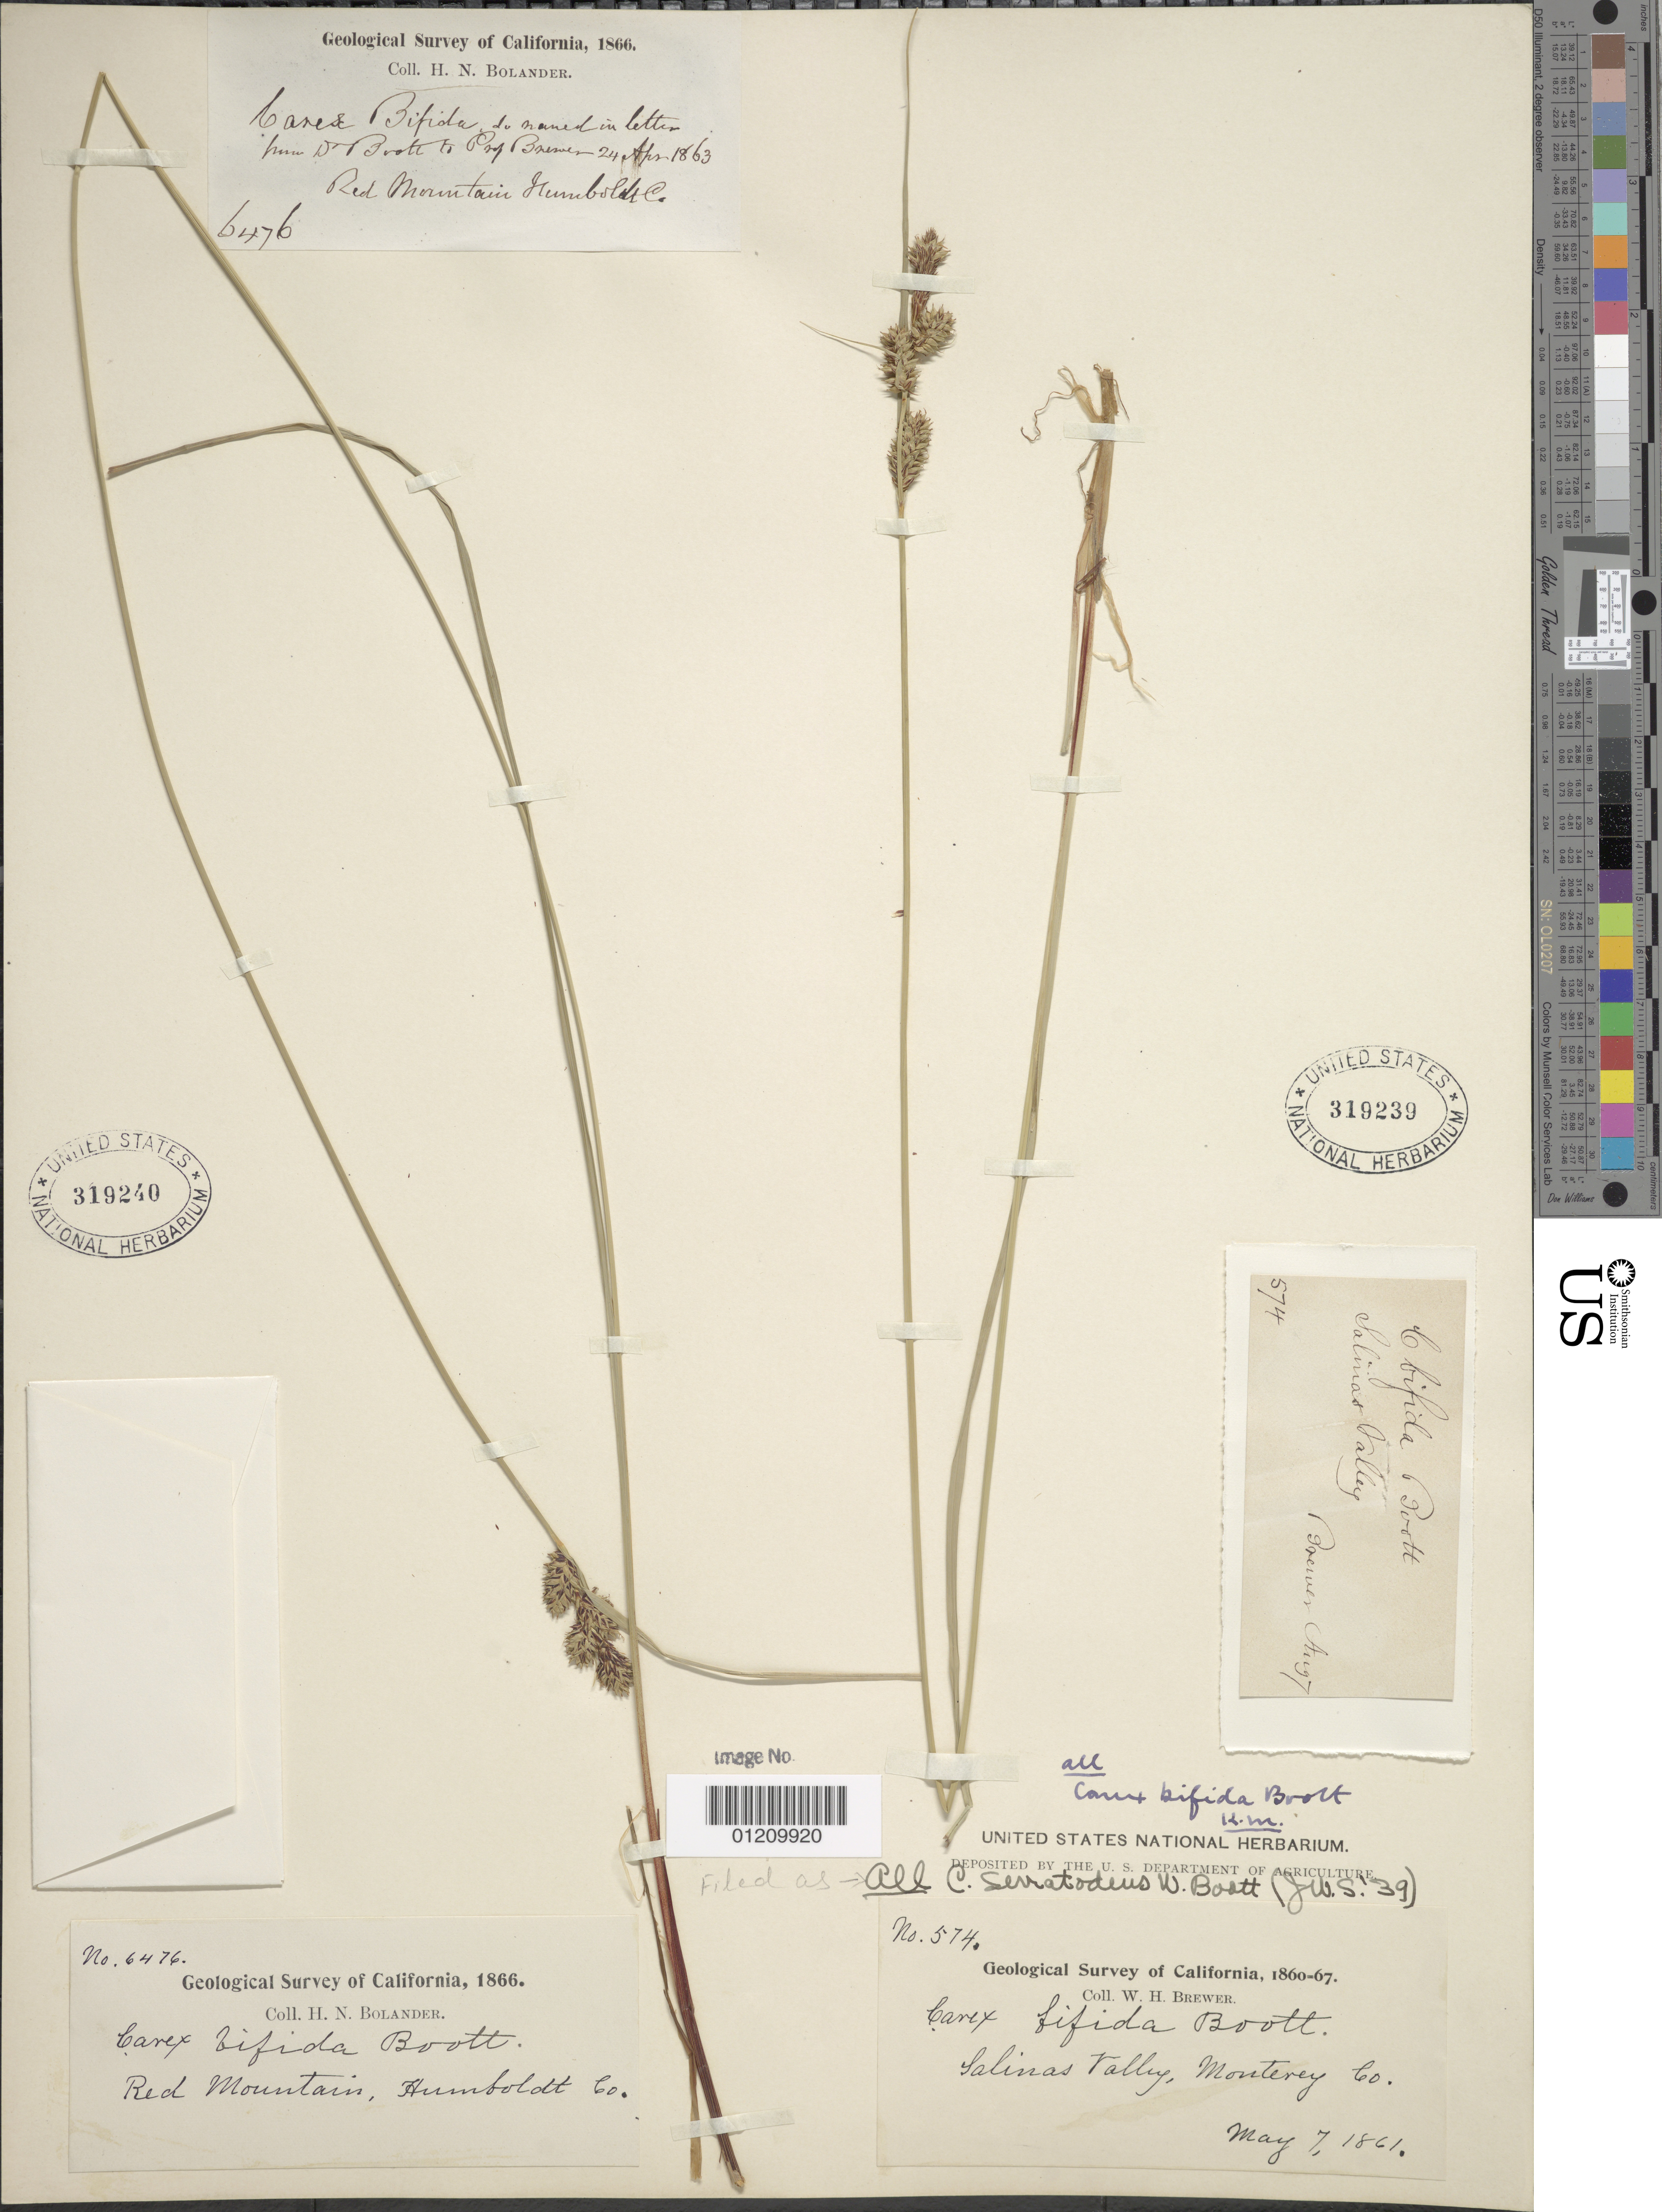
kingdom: Plantae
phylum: Tracheophyta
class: Liliopsida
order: Poales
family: Cyperaceae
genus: Carex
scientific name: Carex serratodens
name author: W. Boott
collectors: H. Bolander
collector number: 6476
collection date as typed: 1866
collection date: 1866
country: United States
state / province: California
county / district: Humboldt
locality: Red Mountains.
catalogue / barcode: US 319240